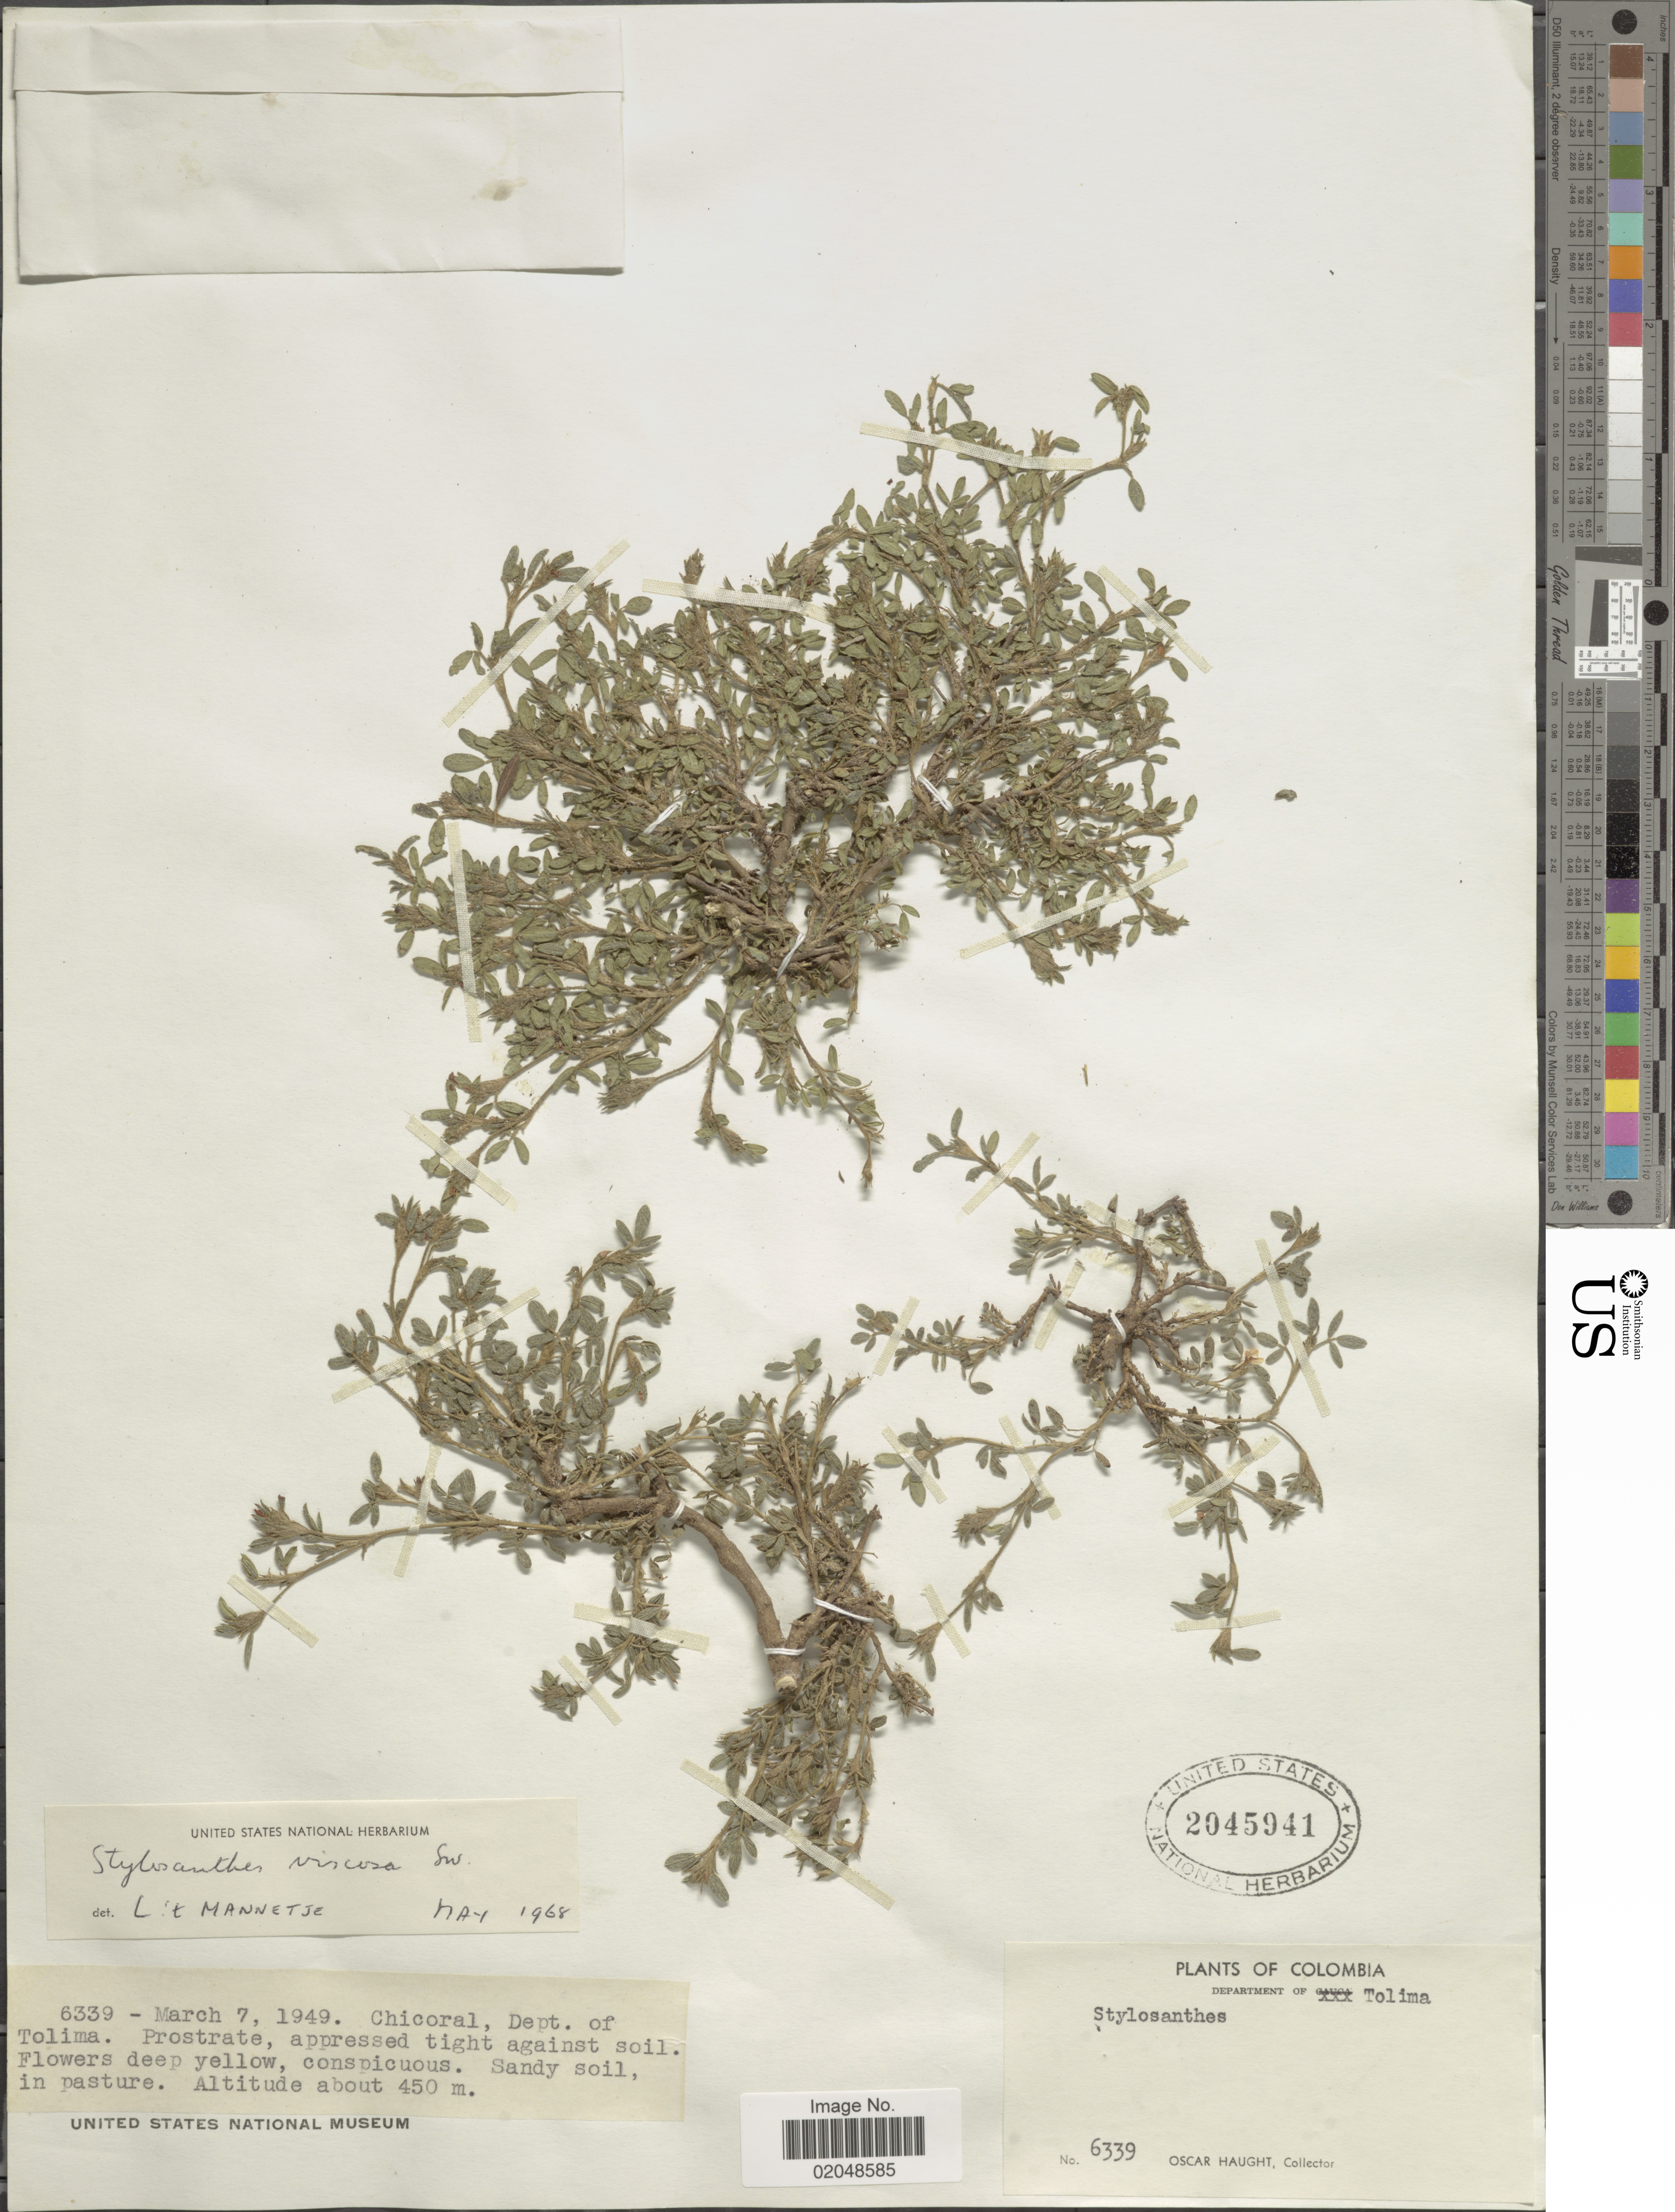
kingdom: Plantae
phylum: Tracheophyta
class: Magnoliopsida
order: Fabales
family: Fabaceae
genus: Stylosanthes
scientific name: Stylosanthes viscosa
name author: Sw.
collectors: O. L. Haught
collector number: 6339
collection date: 1949-03-07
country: Colombia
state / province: Tolima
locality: Chicoral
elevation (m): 450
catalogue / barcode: US 2045941